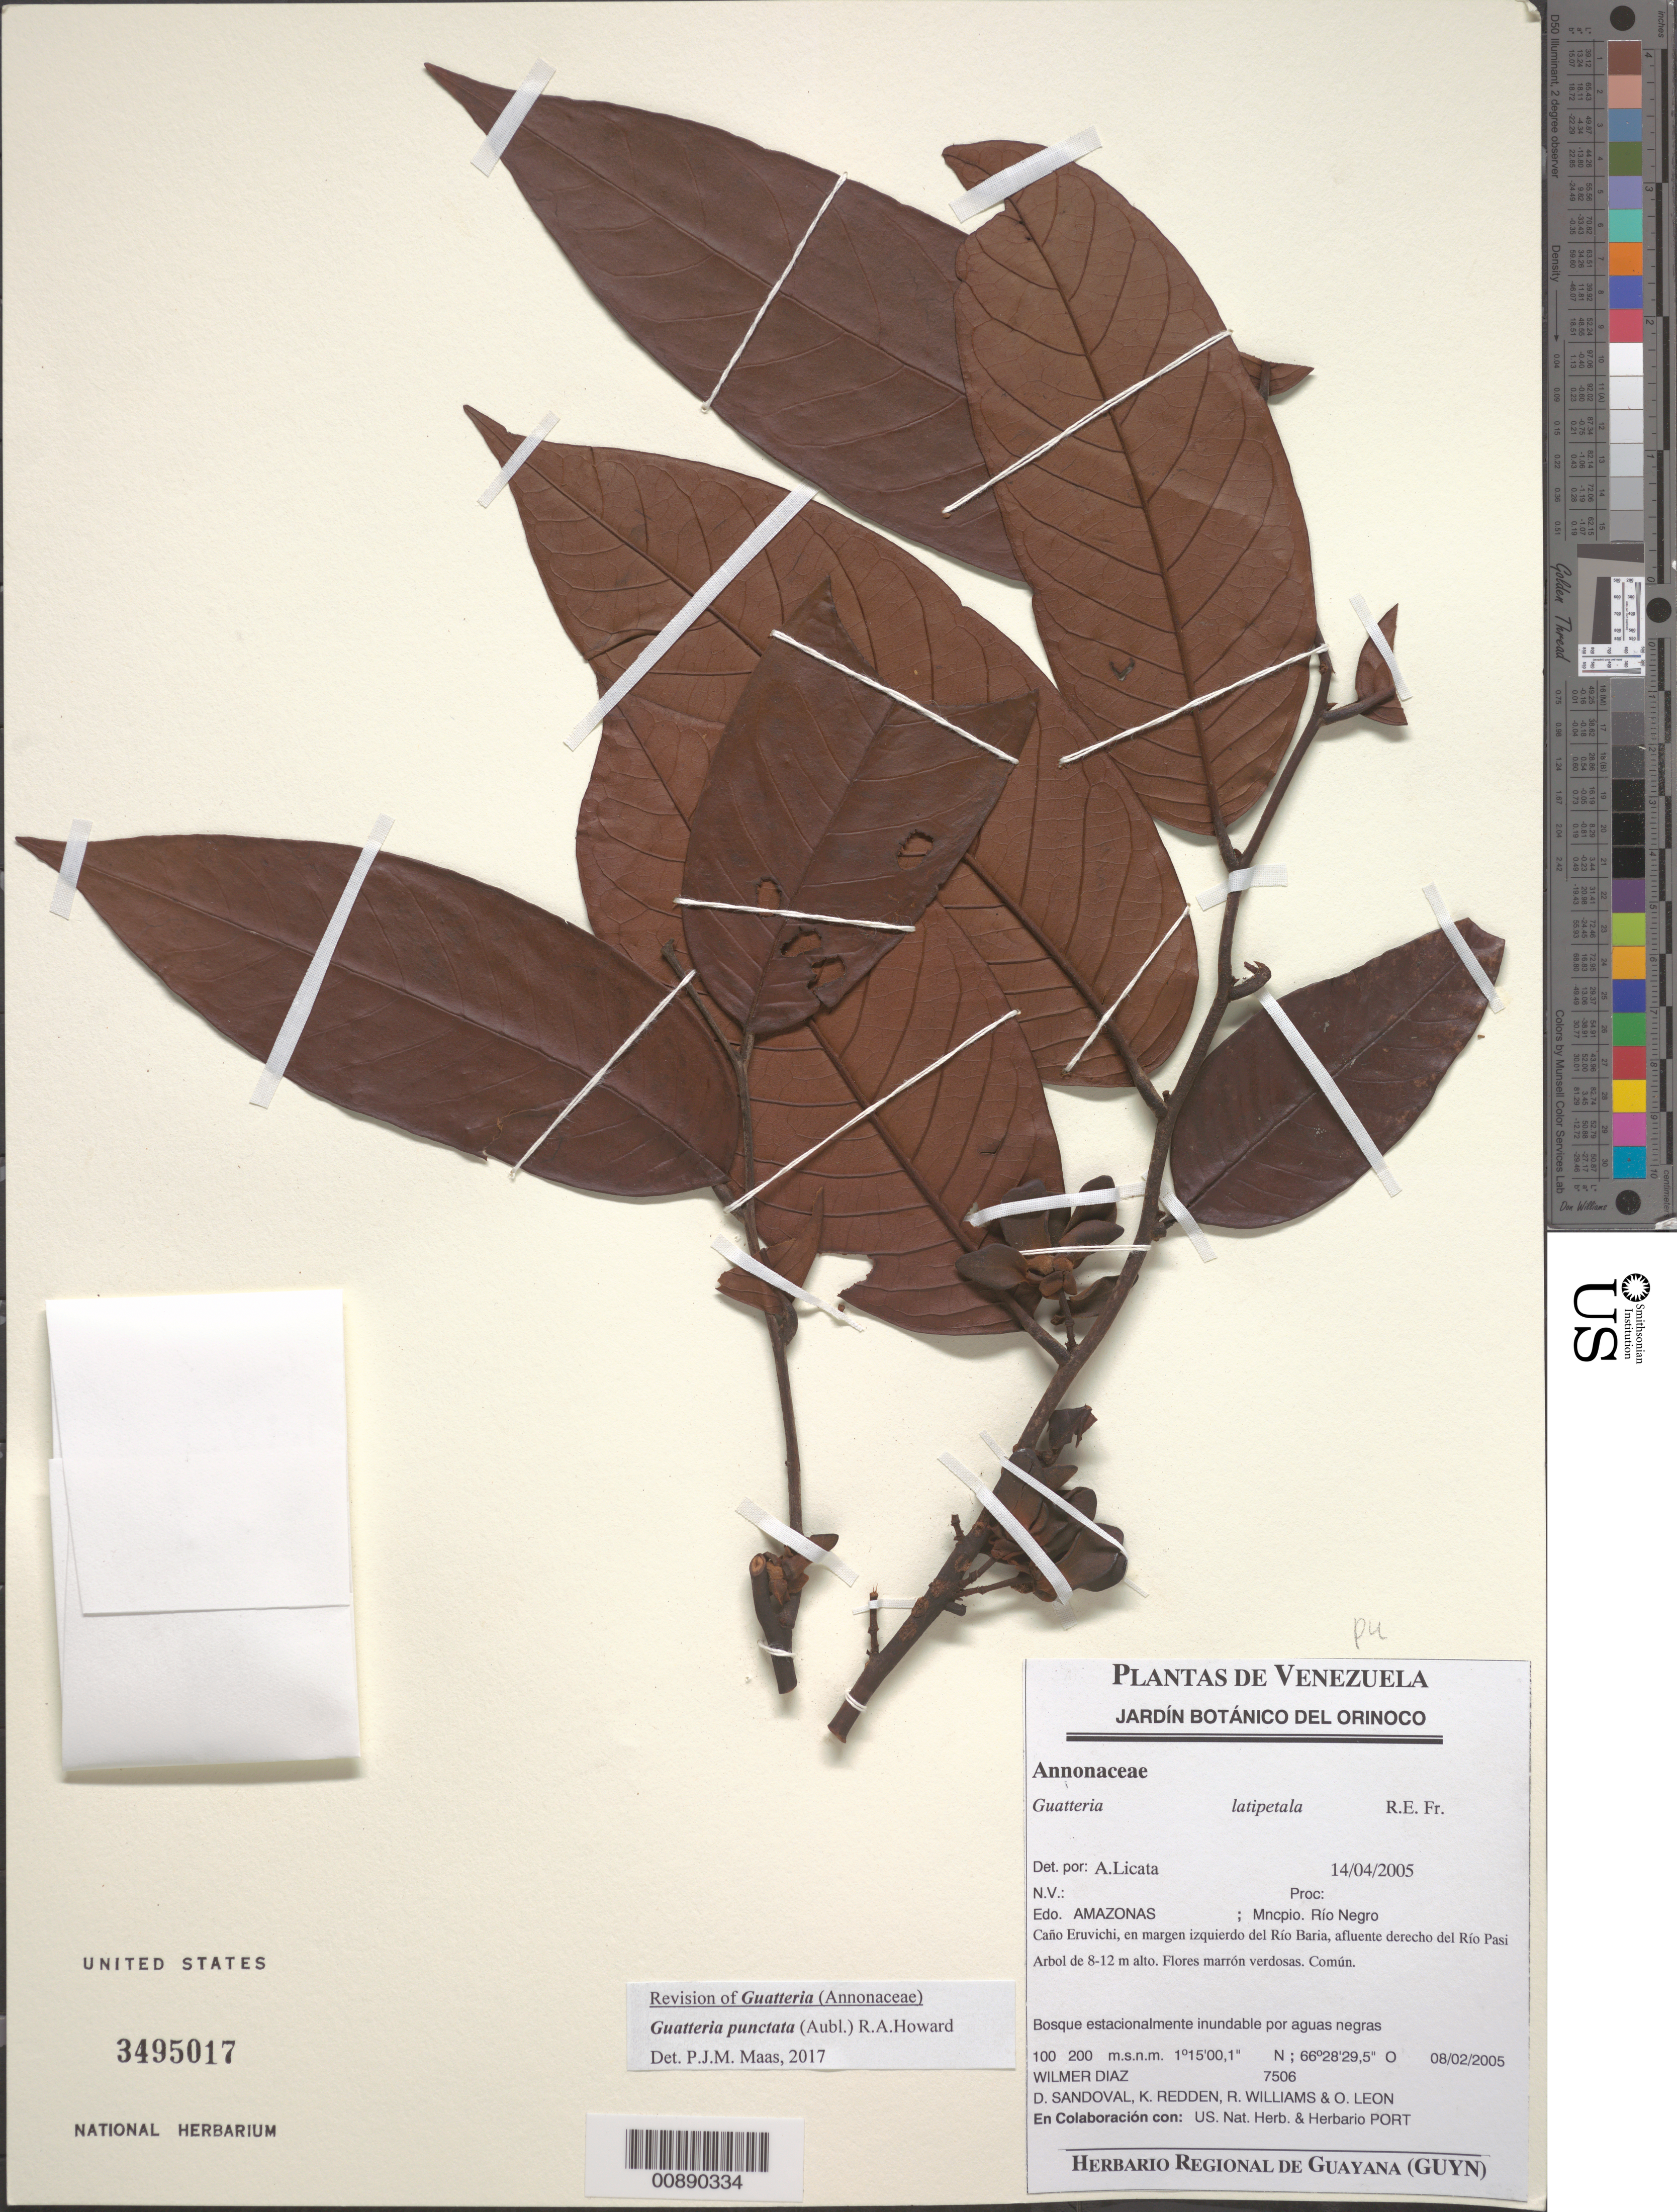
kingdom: Plantae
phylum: Tracheophyta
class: Magnoliopsida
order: Magnoliales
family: Annonaceae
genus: Guatteria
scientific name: Guatteria punctata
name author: (Aubl.) R.A. Howard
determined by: Maas, Paul J.; Maas, H.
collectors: W. Díaz P., D. Sandoval, K. M. Redden, R. Williams & O. León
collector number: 7506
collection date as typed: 8-Feb-05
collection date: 2005-02-08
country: Venezuela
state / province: Amazonas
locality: Mun. Río Negro, Caño Eruvichi, en margen Río Baria, afluente del Río Pasimoni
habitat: Bosque estacionalmente inundable por aguas negras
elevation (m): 100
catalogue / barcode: US 3495017